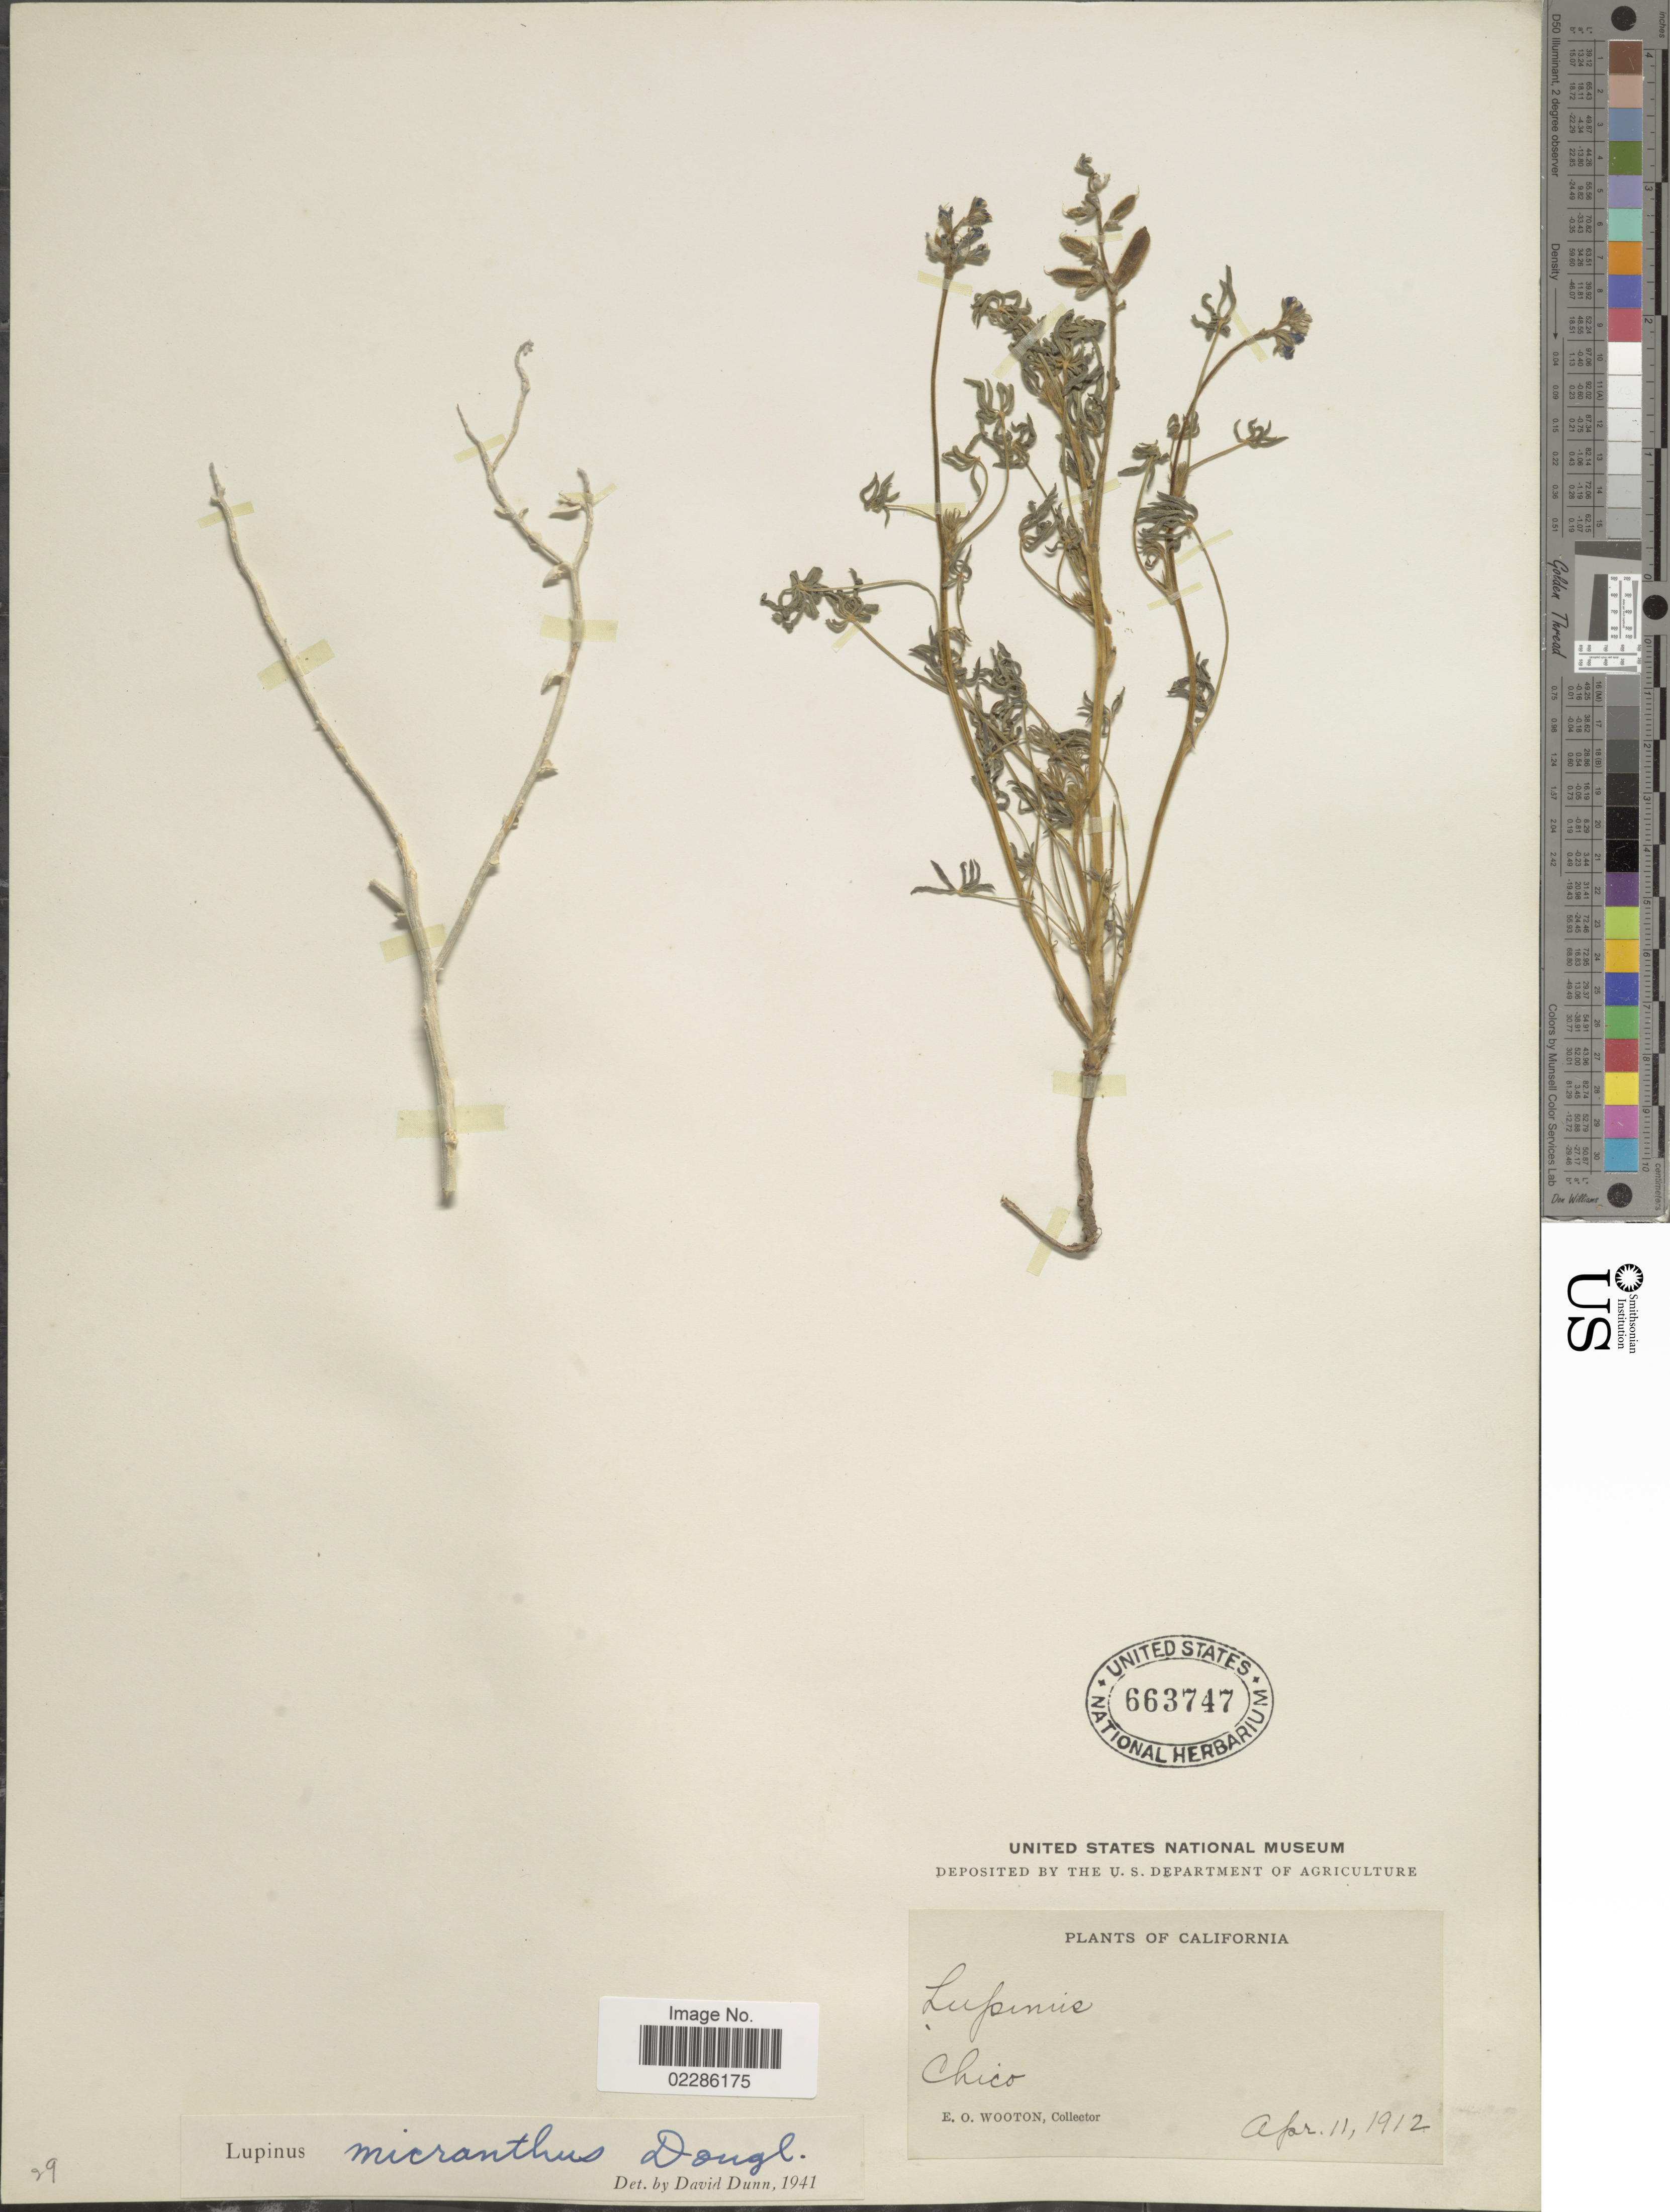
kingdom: Plantae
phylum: Tracheophyta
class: Magnoliopsida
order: Fabales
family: Fabaceae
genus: Lupinus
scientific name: Lupinus micranthus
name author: Douglas ex Lindl.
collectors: E. O. Wooton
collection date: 1912-04-11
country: United States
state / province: California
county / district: Butte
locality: Chico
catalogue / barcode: US 663747